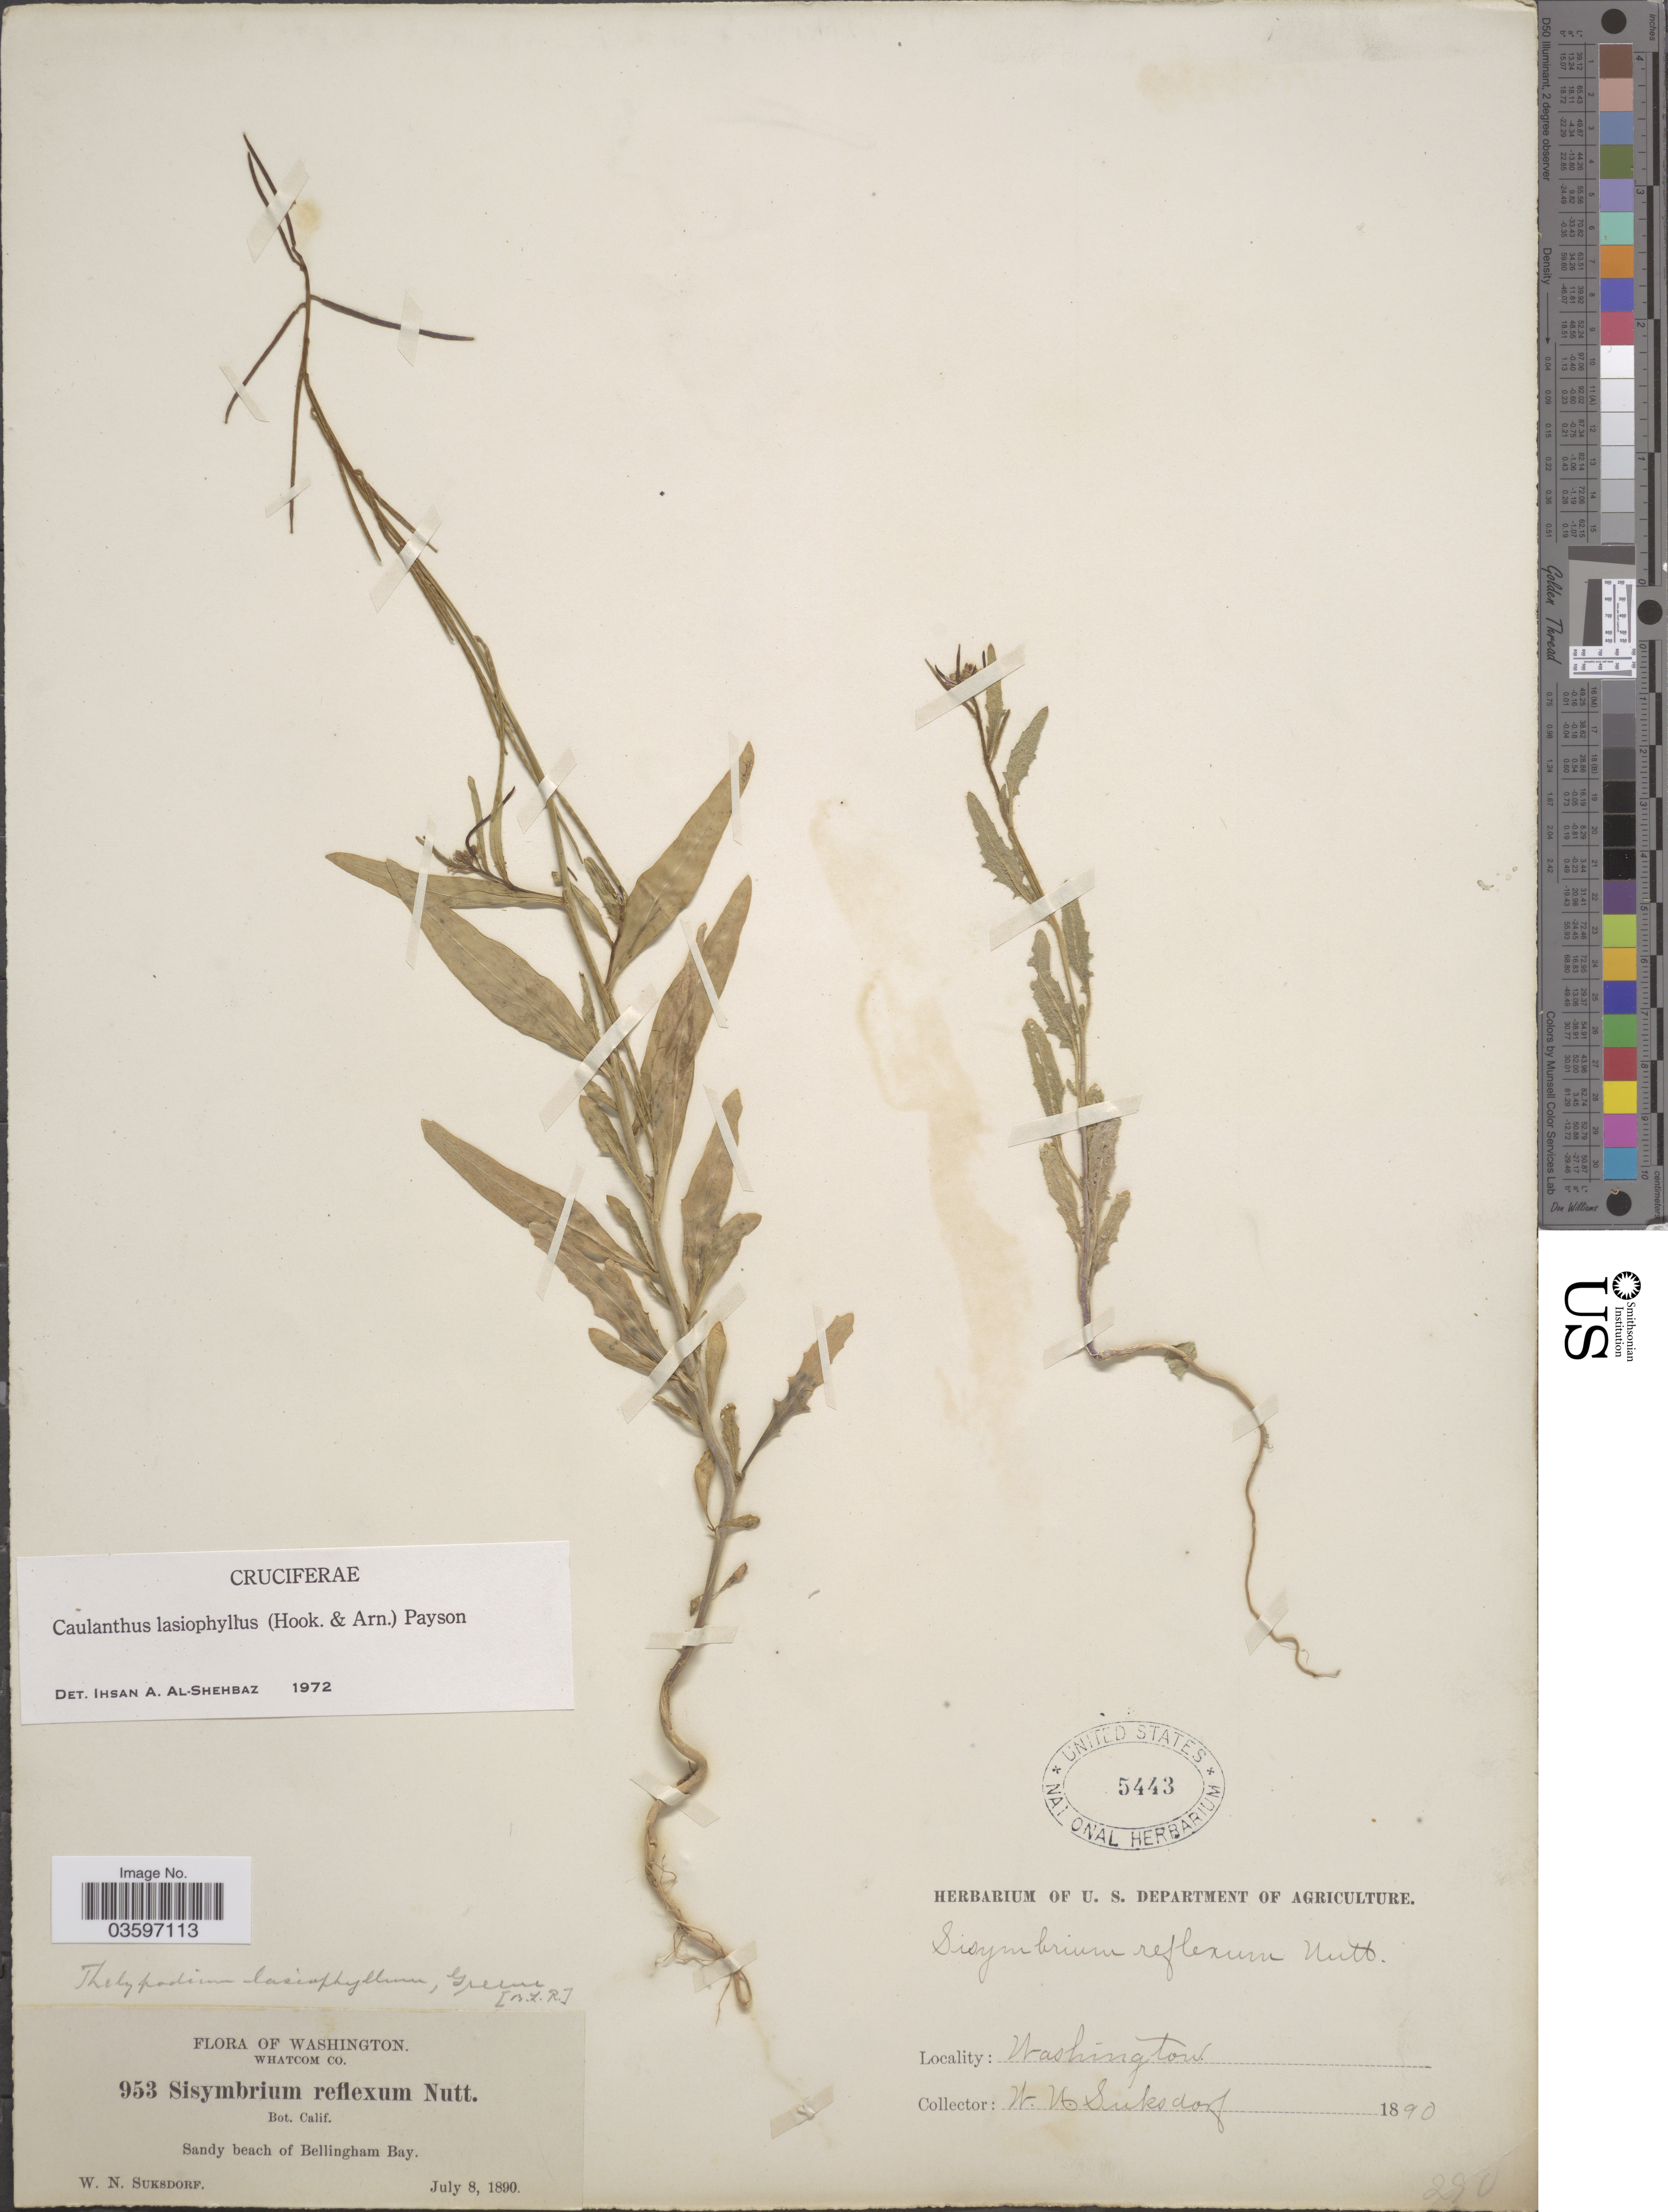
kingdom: Plantae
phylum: Tracheophyta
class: Magnoliopsida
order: Brassicales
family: Brassicaceae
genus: Caulanthus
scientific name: Caulanthus lasiophyllus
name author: (Hook. & Arn.) Payson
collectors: W. N. Suksdorf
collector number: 953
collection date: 1890-07-08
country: United States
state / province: Washington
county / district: Whatcom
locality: Whatcom Co. Sandy beach of Bellingham Bay.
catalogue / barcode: US 5443